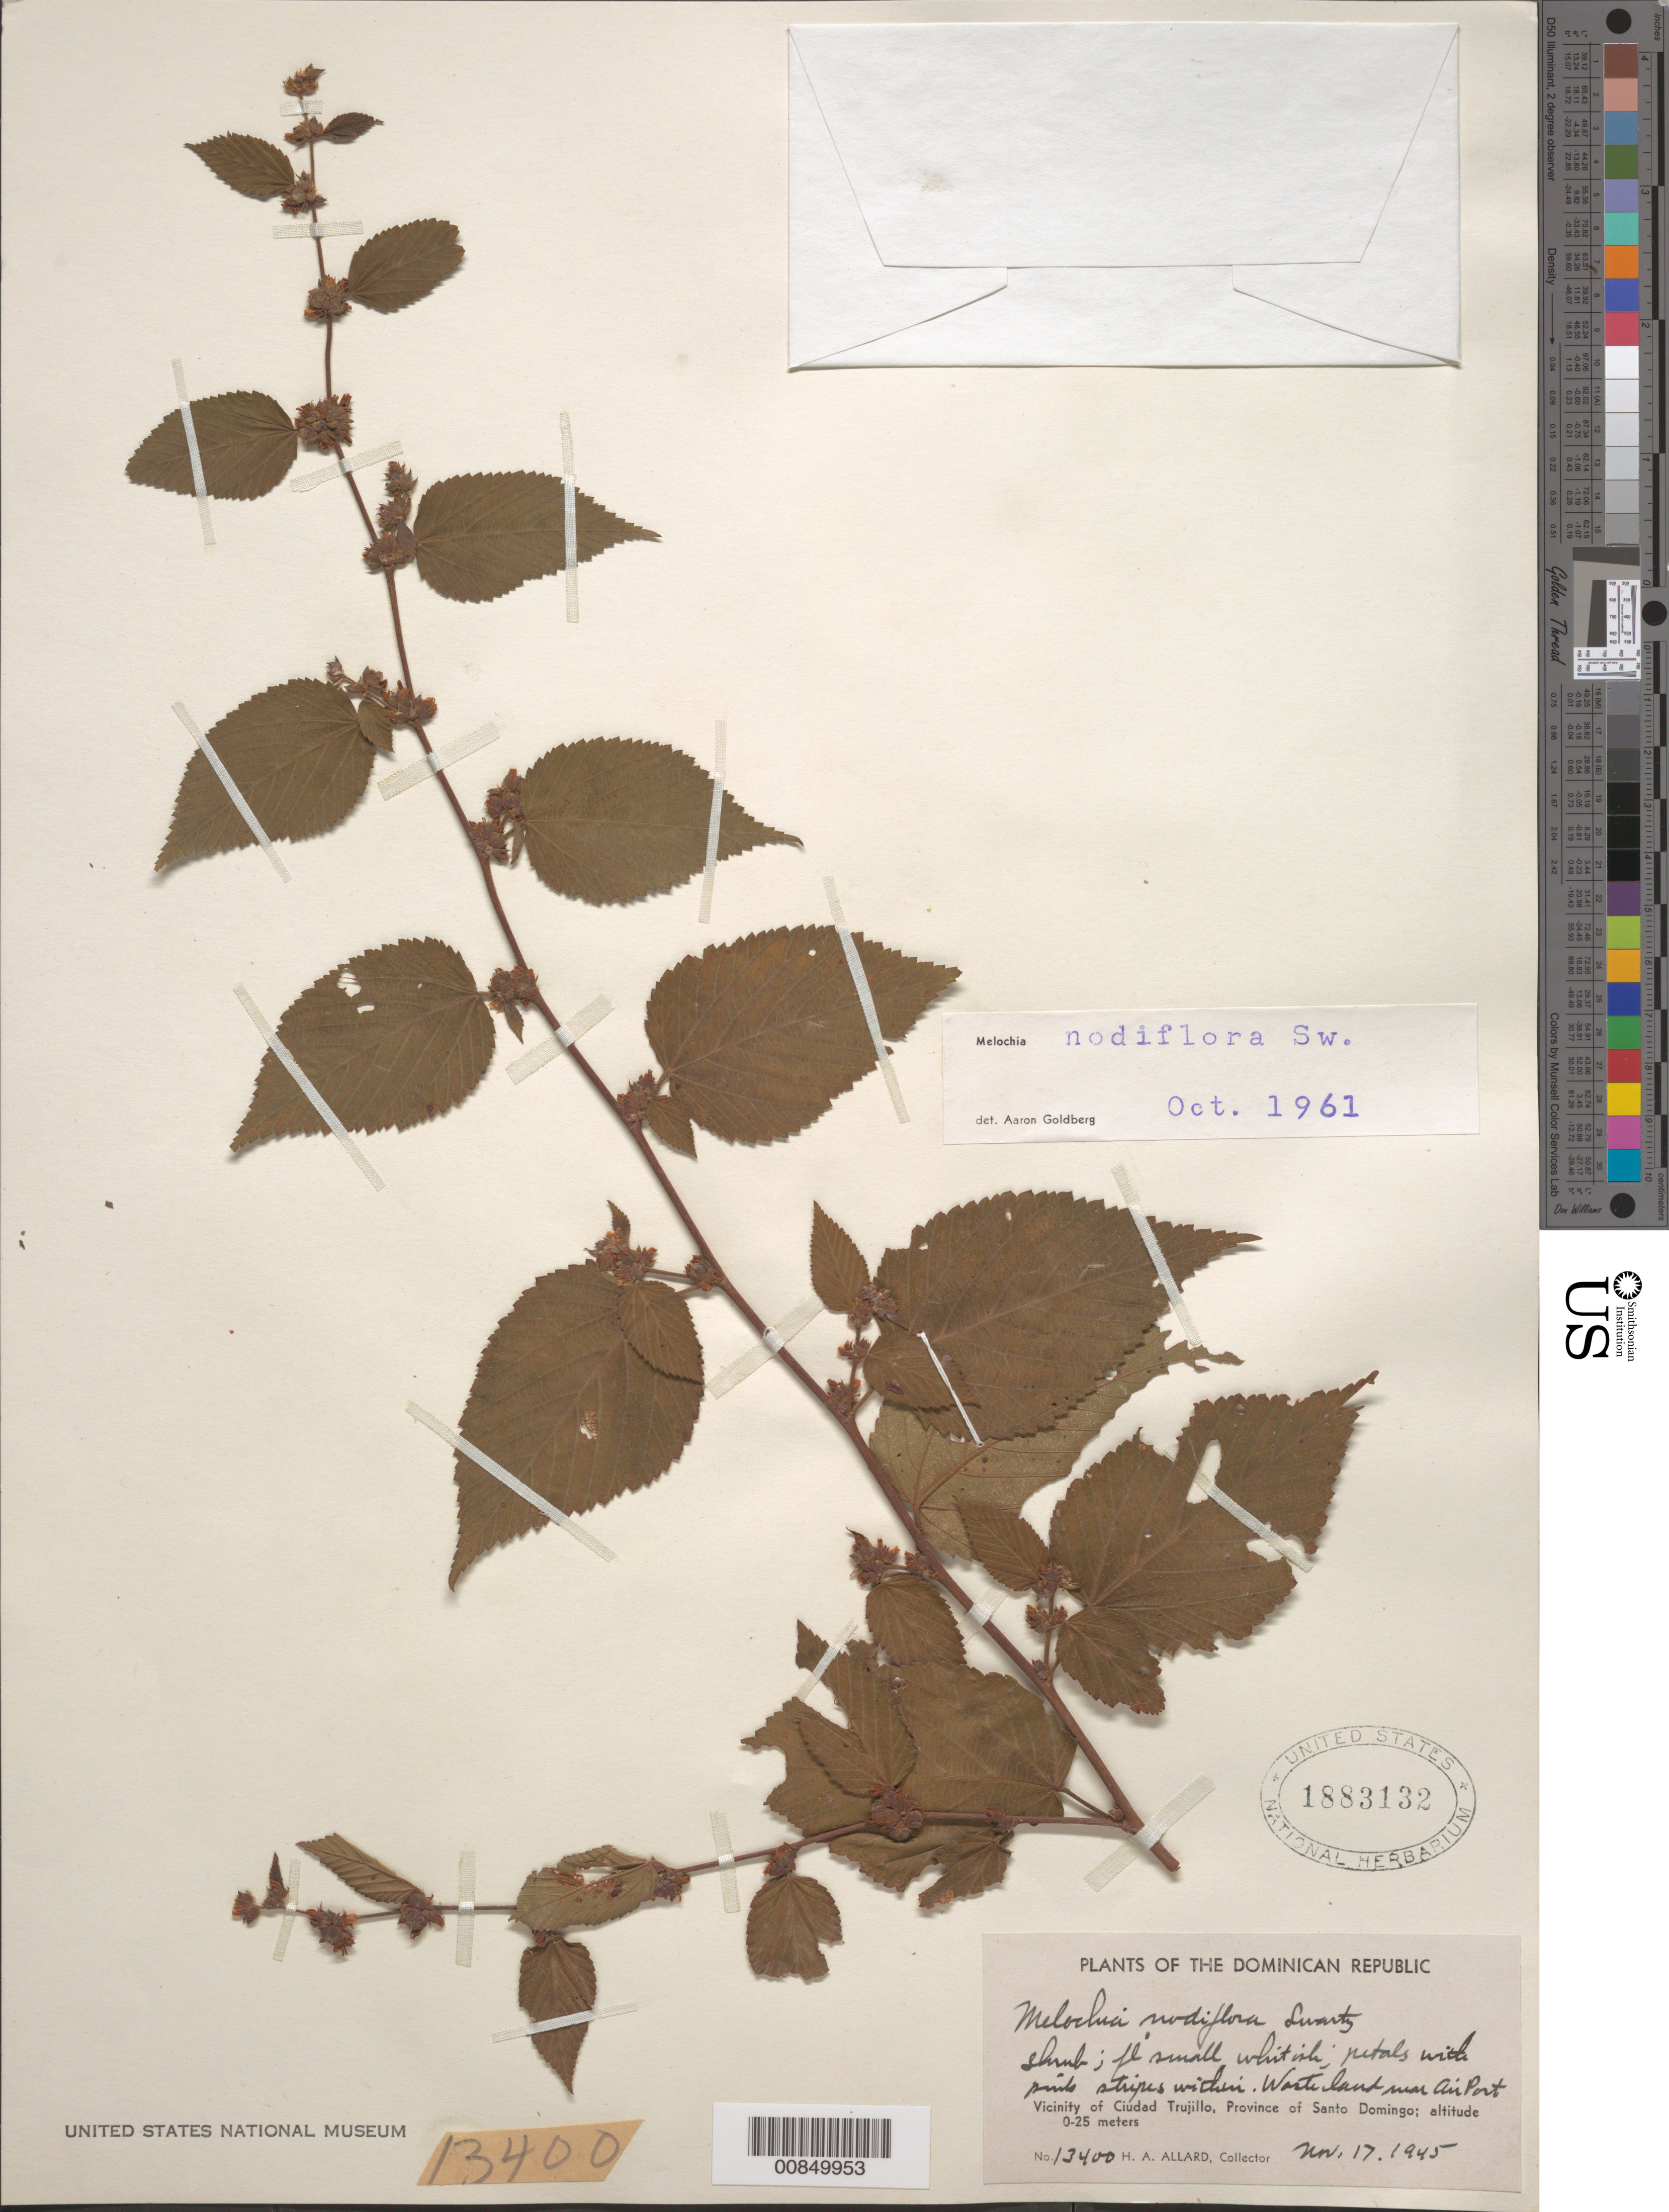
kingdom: Plantae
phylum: Tracheophyta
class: Magnoliopsida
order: Malvales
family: Malvaceae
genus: Melochia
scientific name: Melochia nodiflora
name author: Sw.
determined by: Goldberg, Aaron, (US), NMNH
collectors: H. A. Allard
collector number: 13400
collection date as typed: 17 Nov 1945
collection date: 1945-11-17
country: Dominican Republic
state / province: Distrito Nacional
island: Hispaniola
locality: Vicinity of Santo Domingo City, near airport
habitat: Waste land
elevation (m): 0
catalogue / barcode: US 1883132